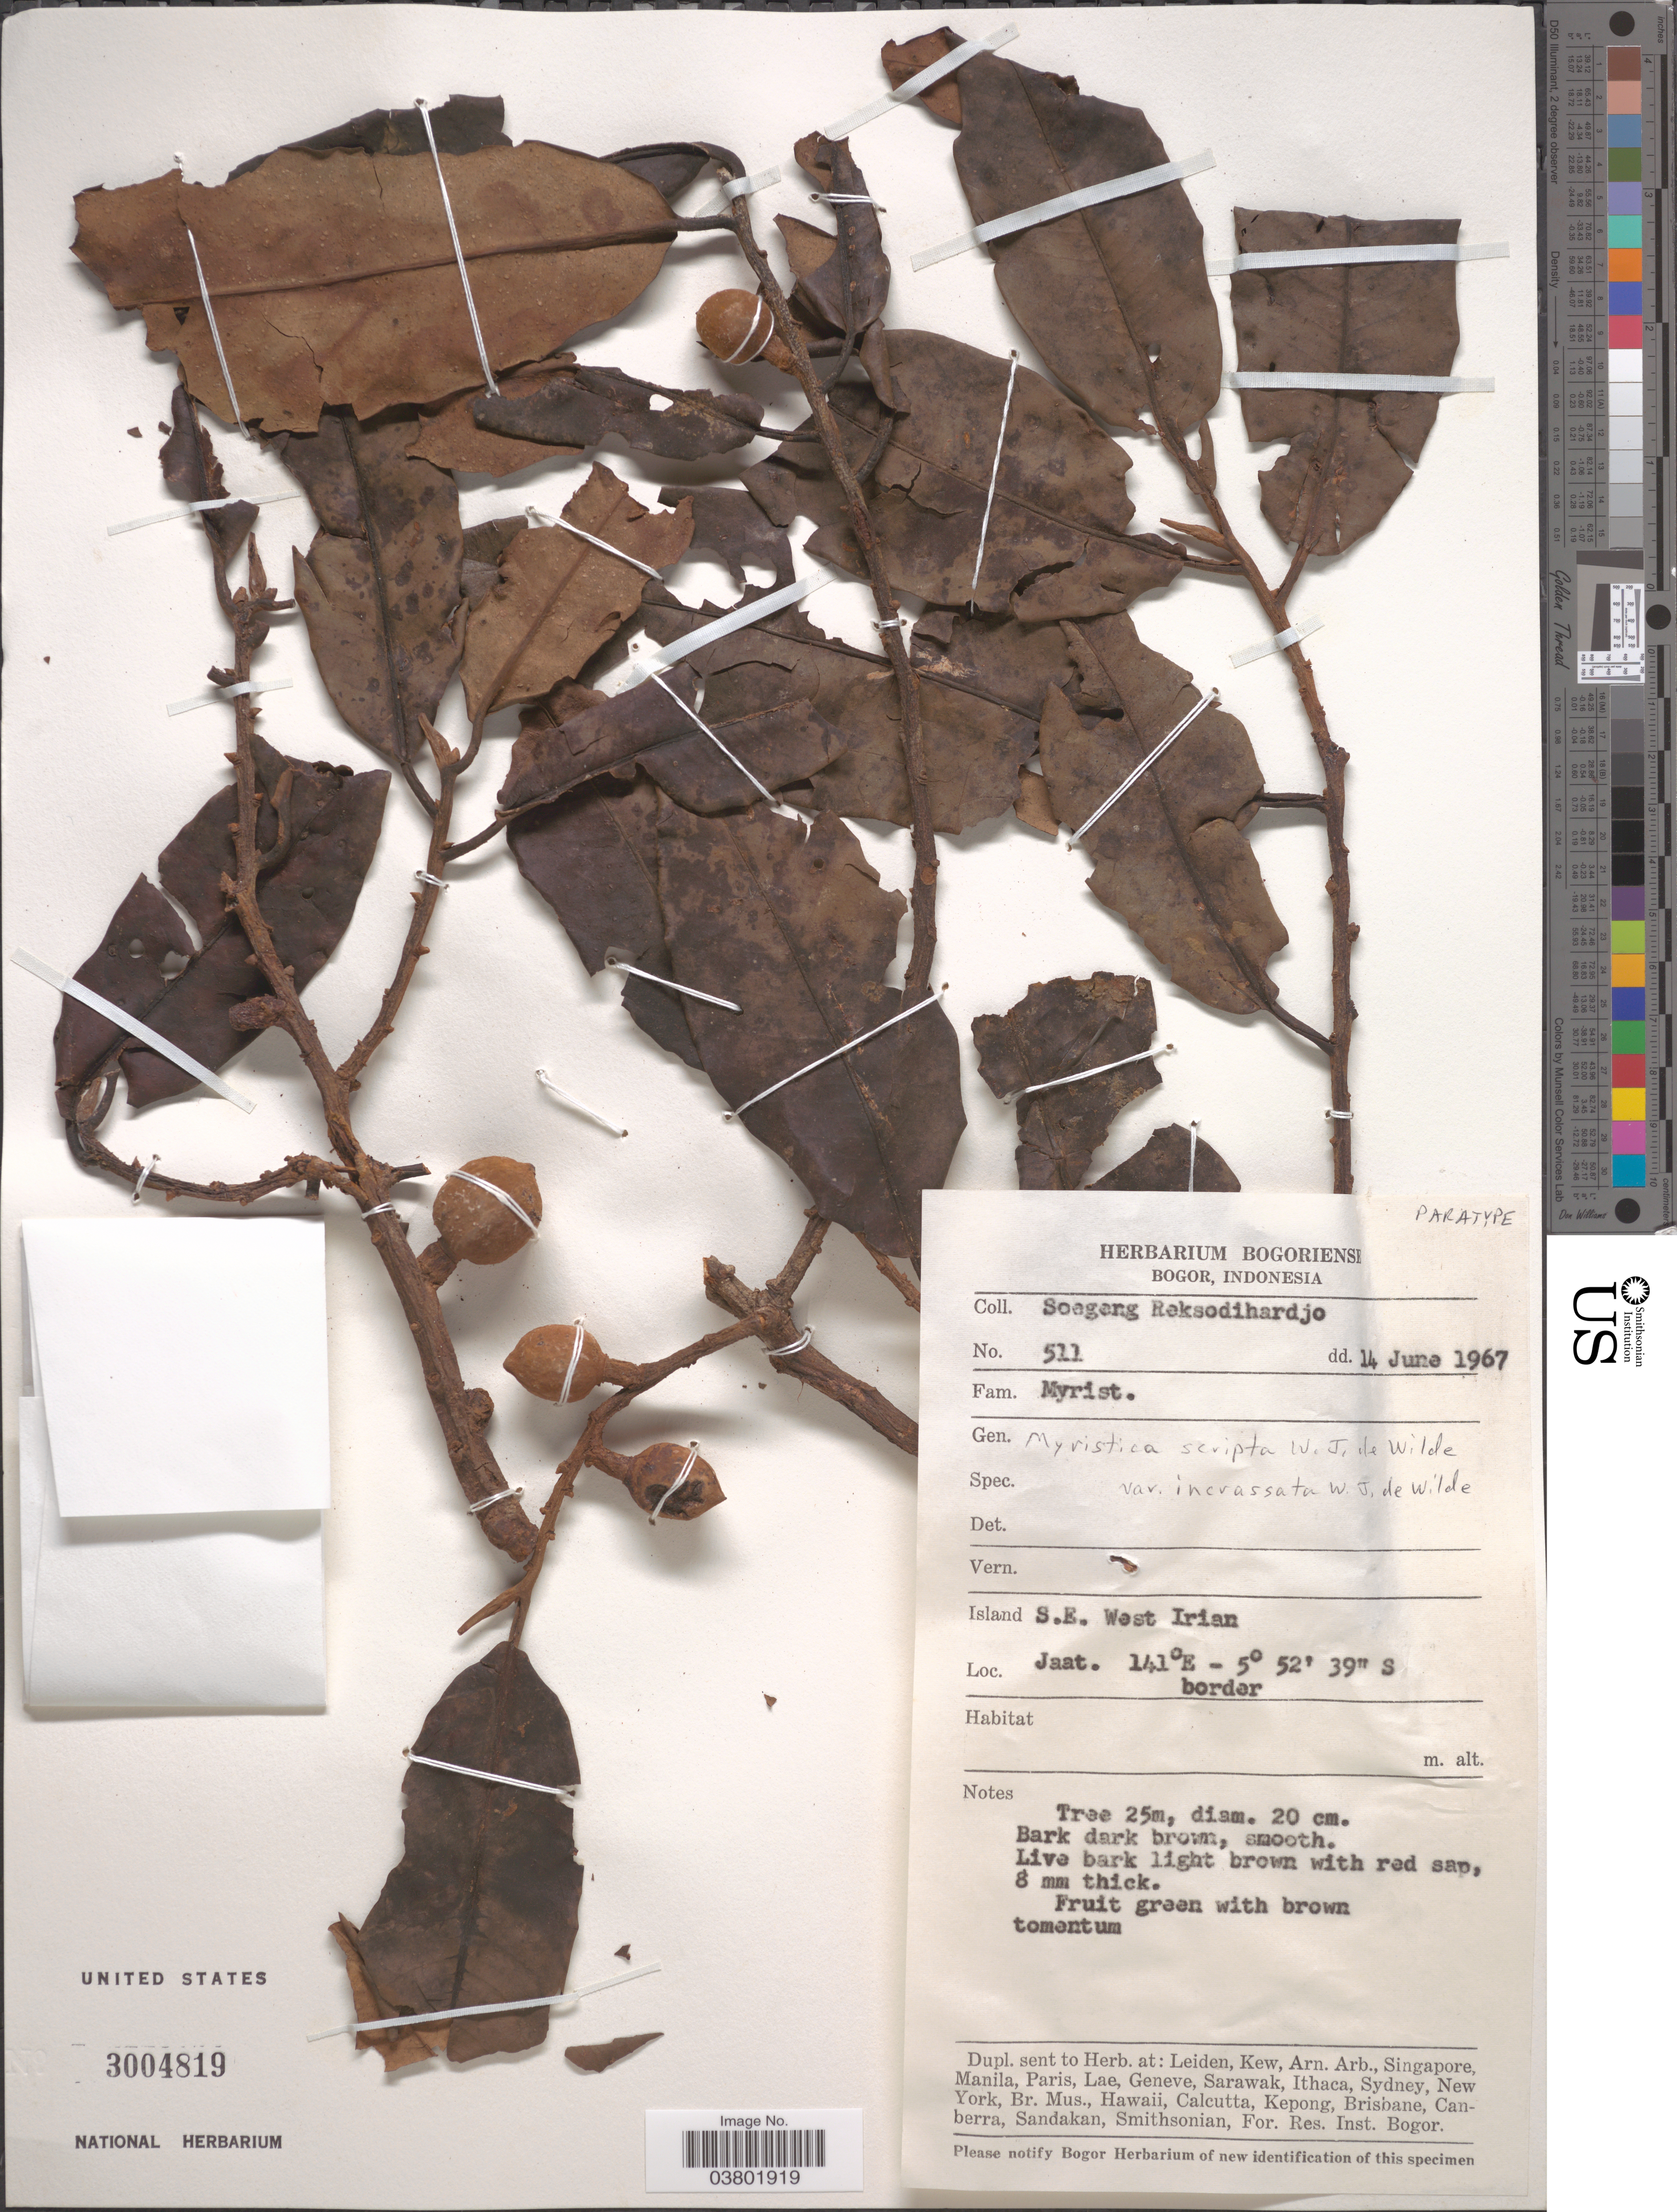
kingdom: Plantae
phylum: Tracheophyta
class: Magnoliopsida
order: Magnoliales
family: Myristicaceae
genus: Myristica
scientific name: Myristica scripta var. incrassata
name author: W.J. de Wilde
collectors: S. Reksodihardjo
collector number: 511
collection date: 1967-06-14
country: Indonesia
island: New Guinea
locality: Island S.E. West Irian. Jaat. border.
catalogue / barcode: US 3004819